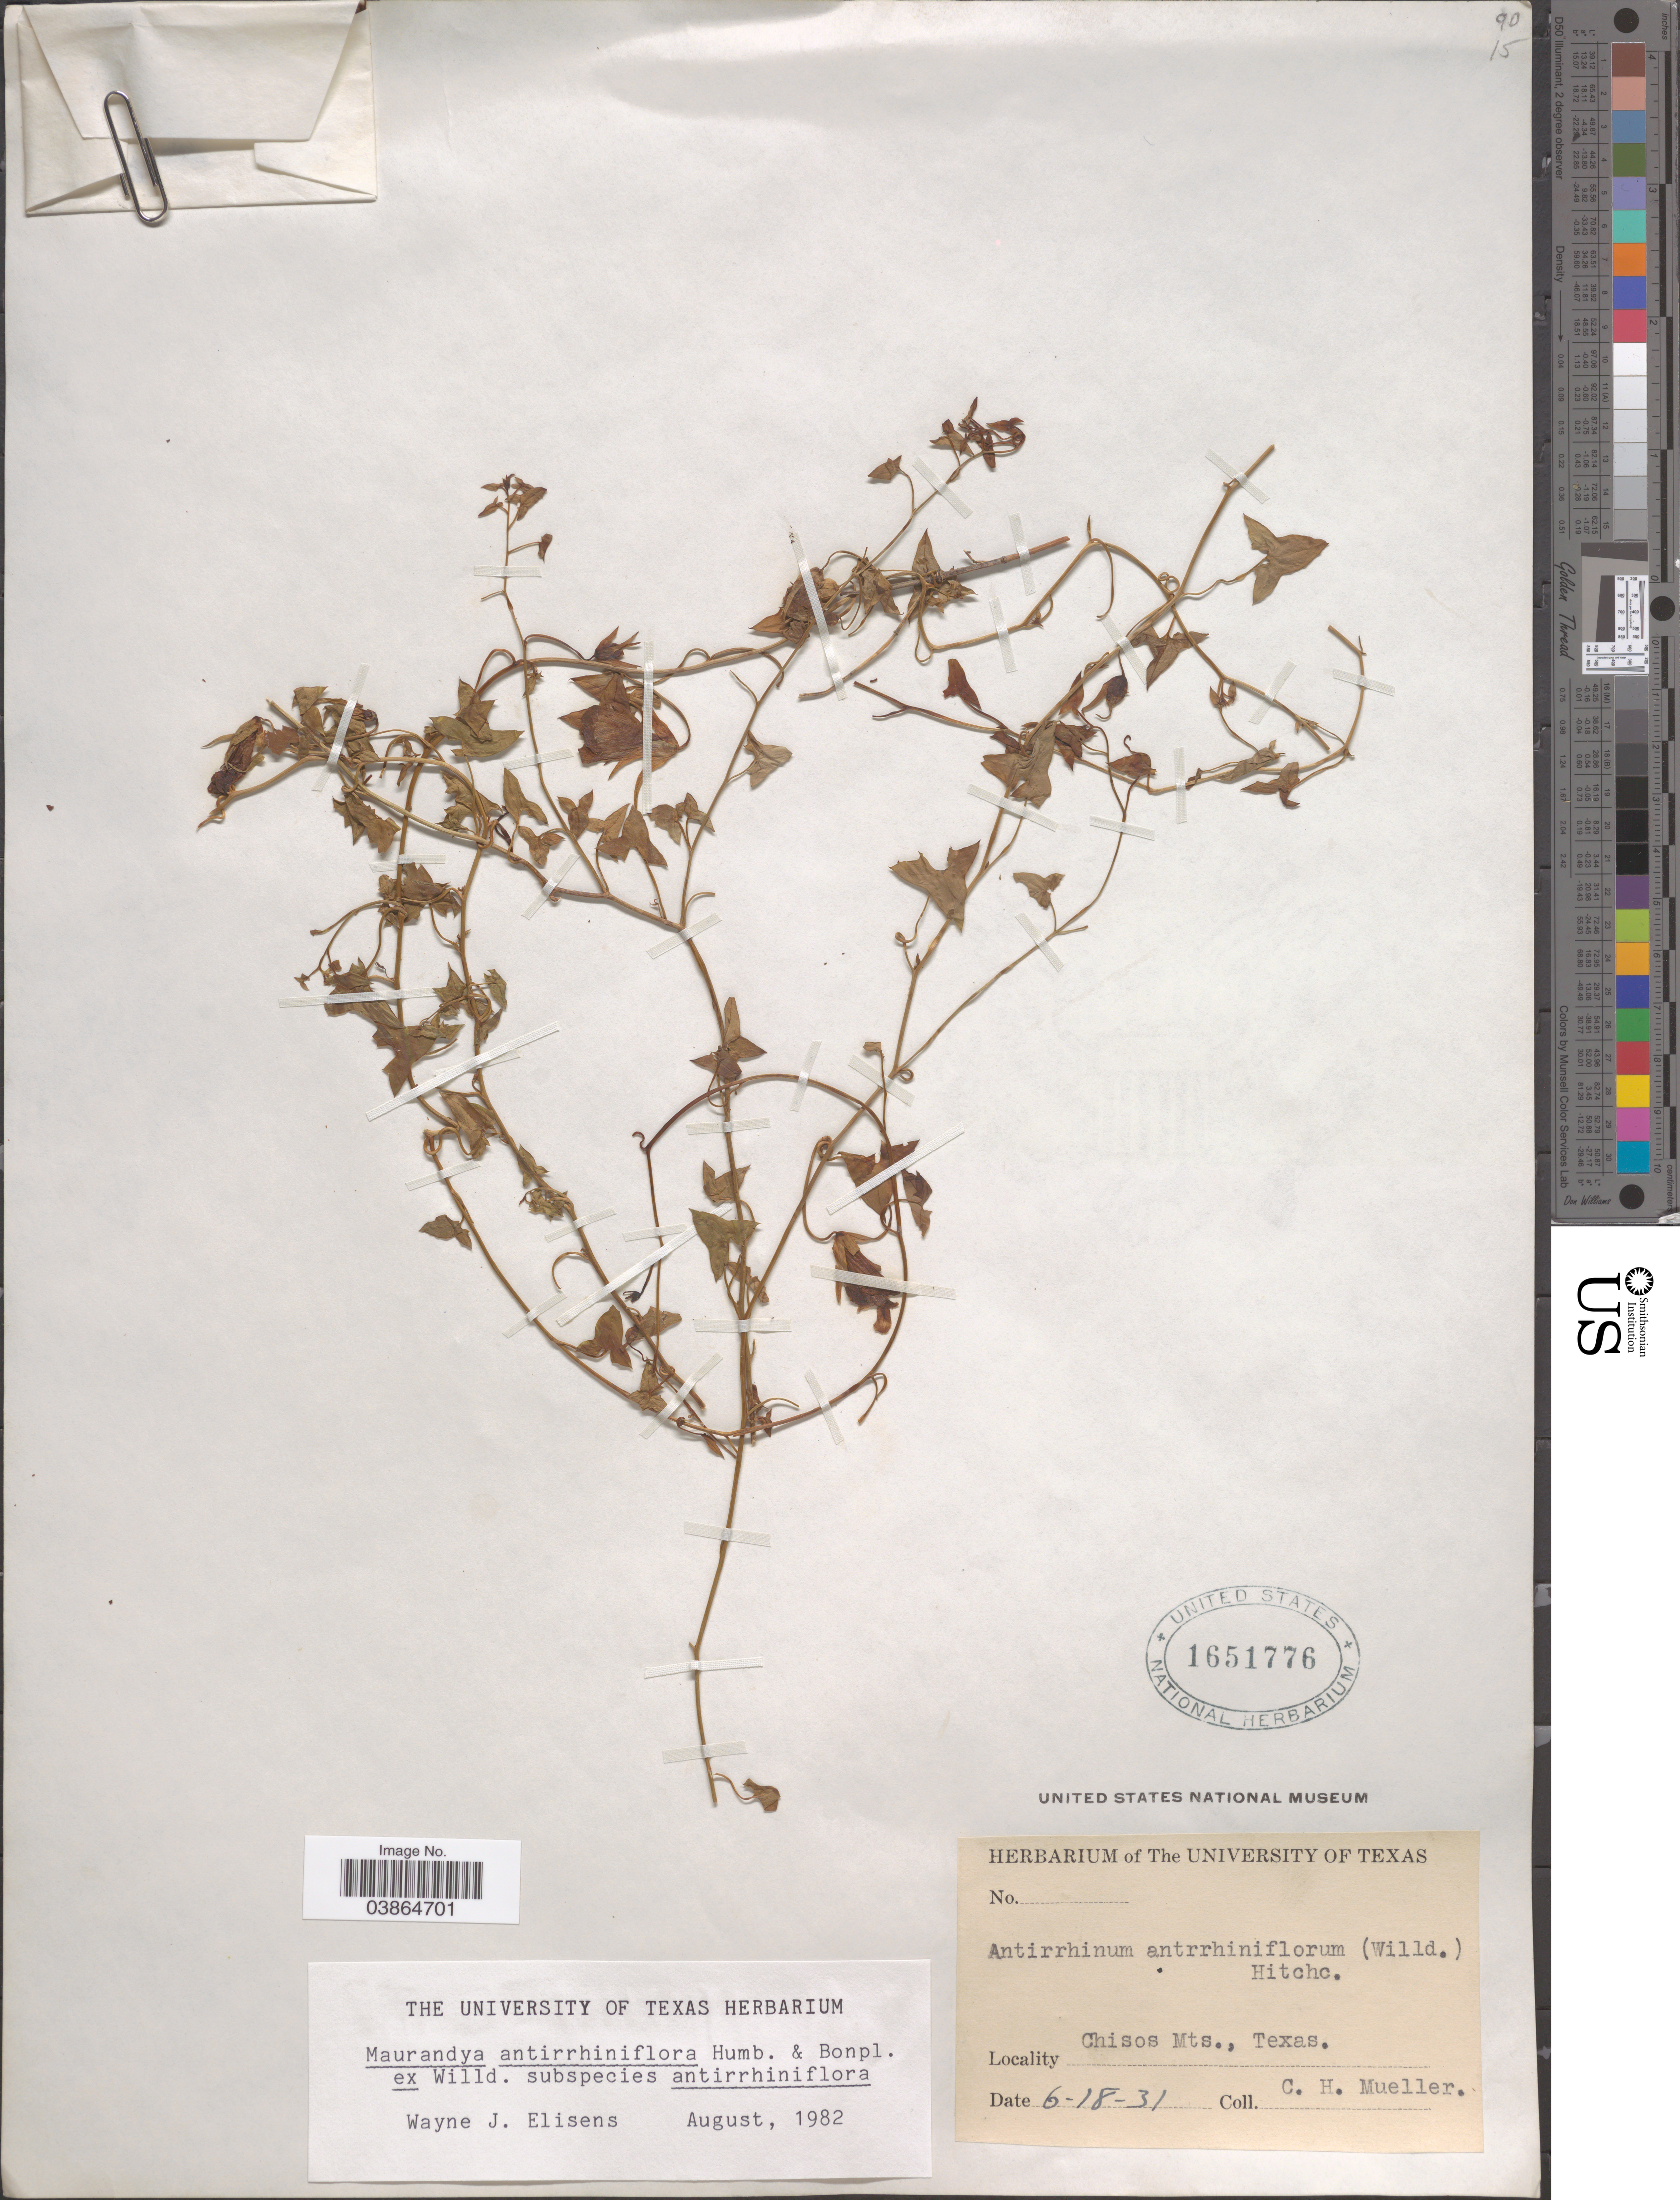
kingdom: Plantae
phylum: Tracheophyta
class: Magnoliopsida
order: Lamiales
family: Plantaginaceae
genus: Maurandya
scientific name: Maurandya antirrhiniflora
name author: Humb. & Bonpl. ex Willd.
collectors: C. H. Mueller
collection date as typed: Transcribed d/m/y: 18/6/31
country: United States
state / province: Texas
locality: Chisos Mts.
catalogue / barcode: US 1651776